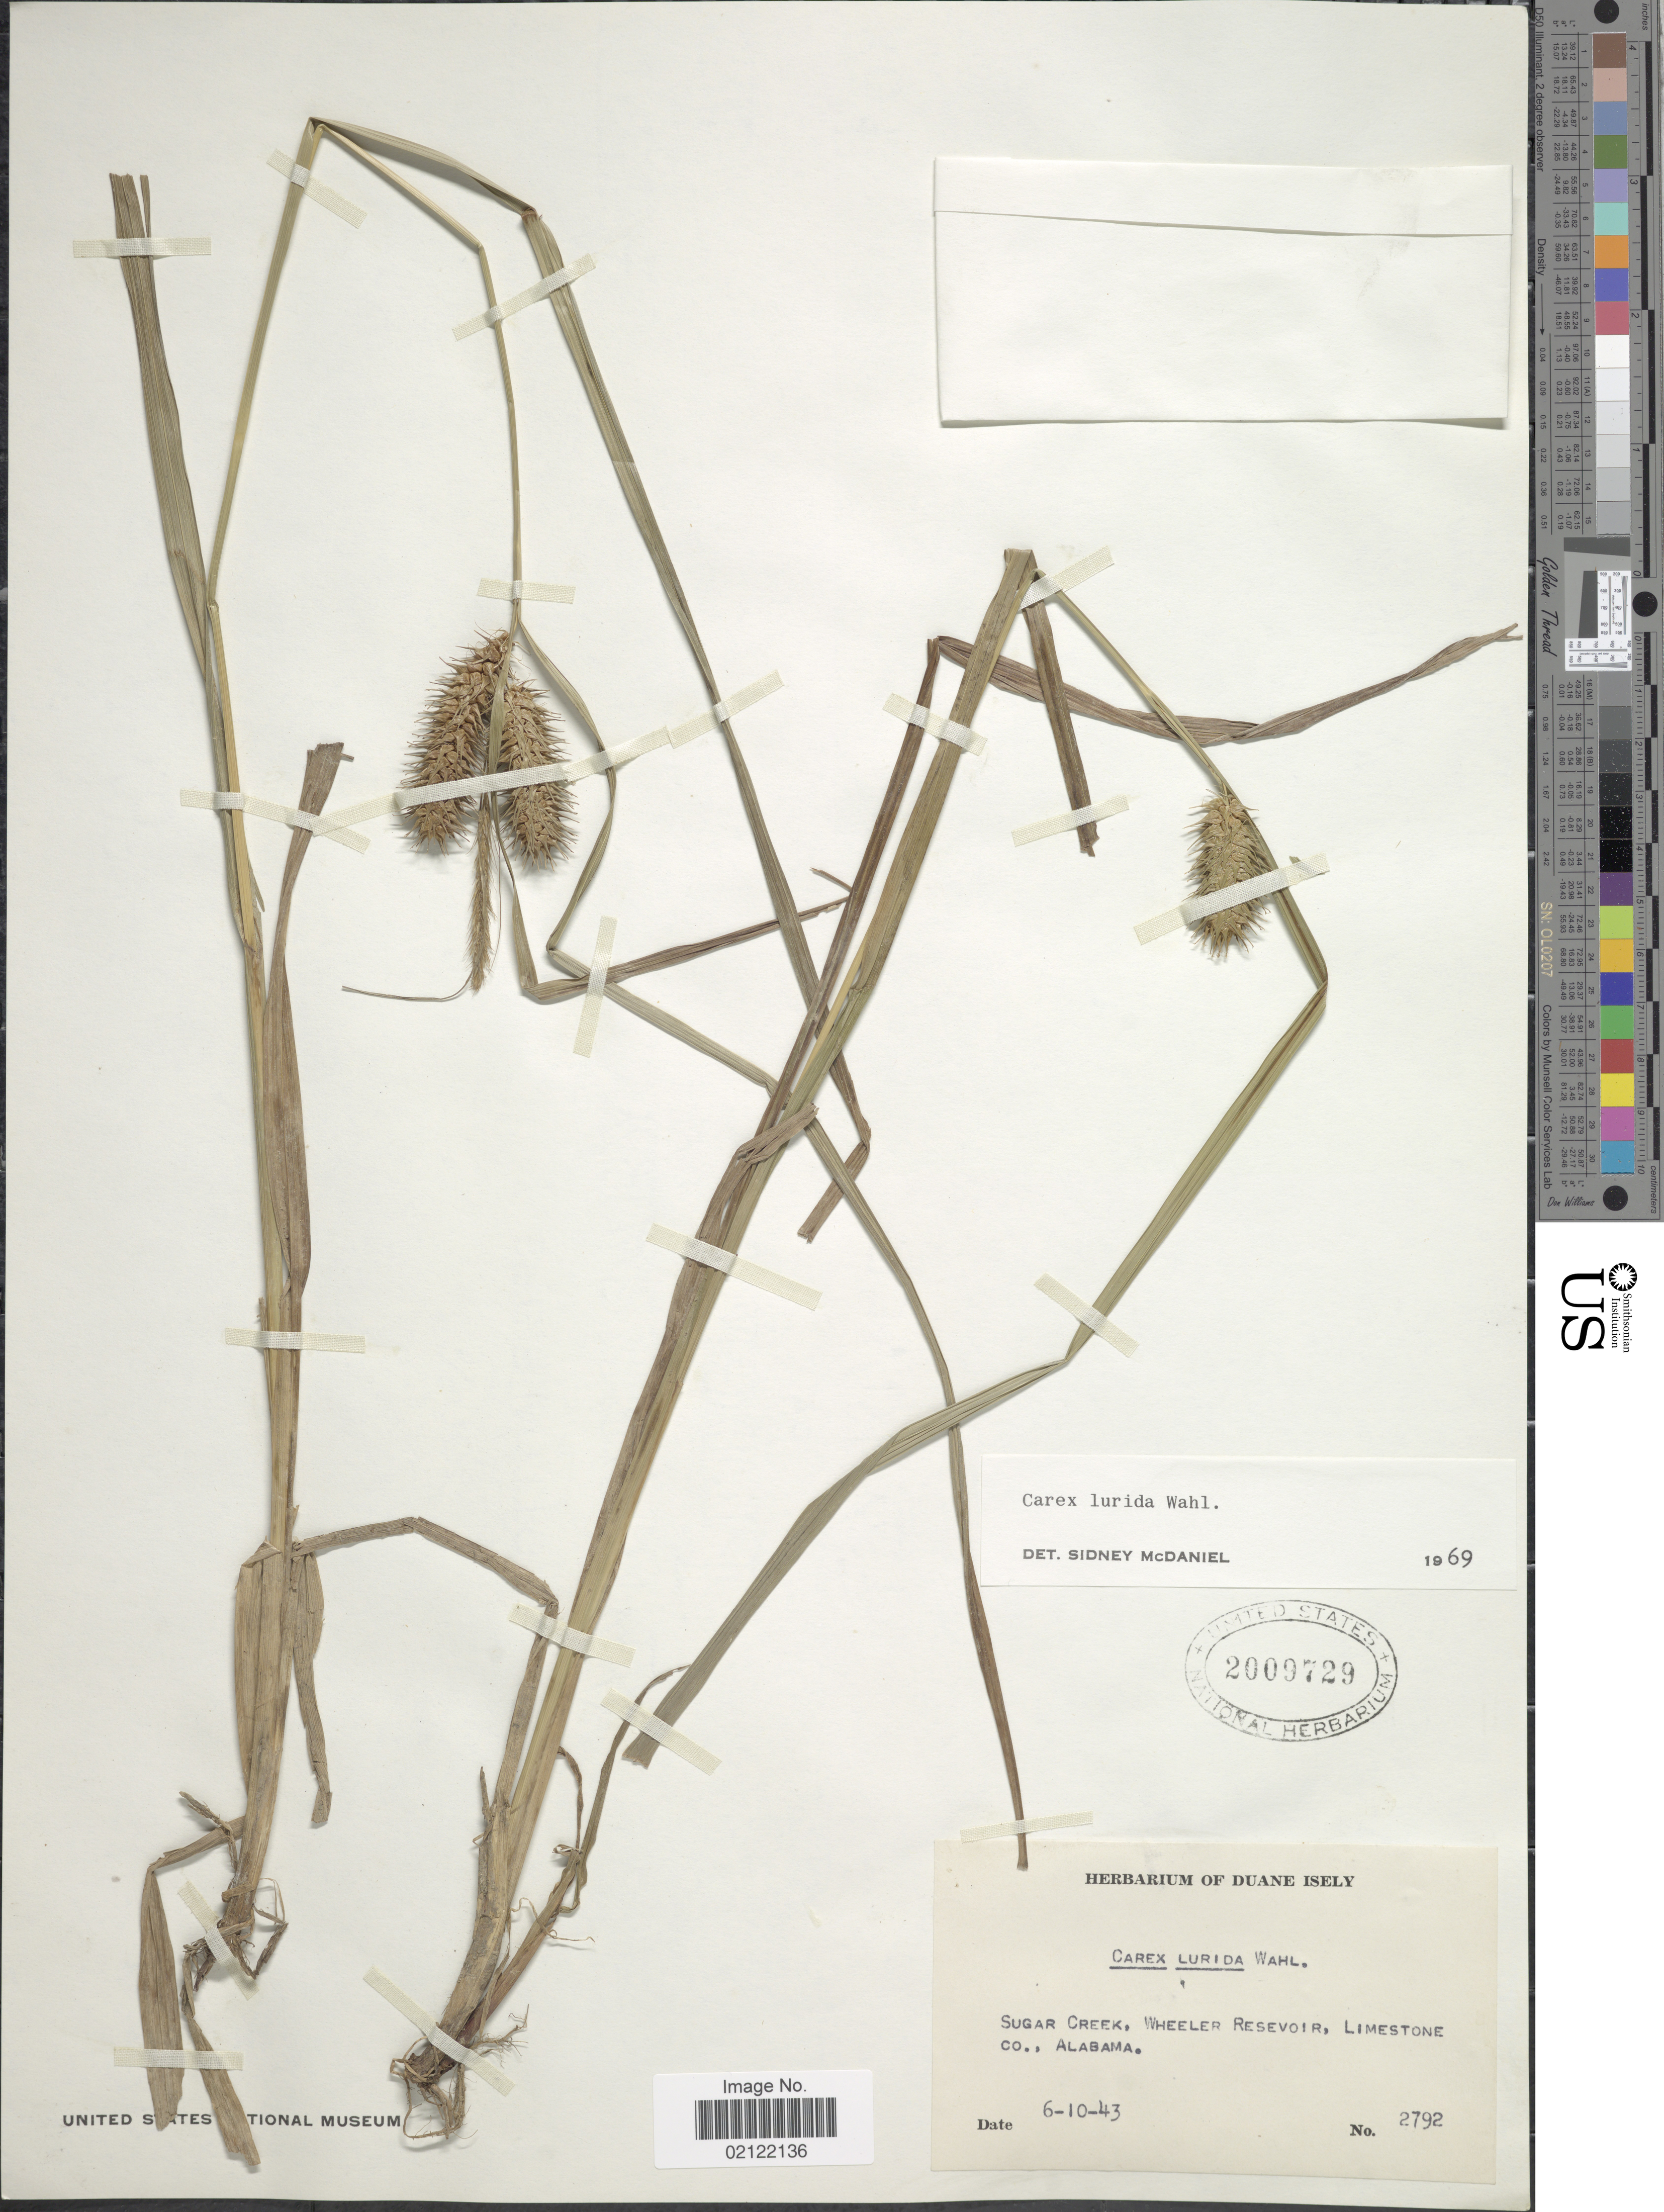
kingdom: Plantae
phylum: Tracheophyta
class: Liliopsida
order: Poales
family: Cyperaceae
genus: Carex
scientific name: Carex lurida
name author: Wahlenb.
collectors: ex. herb. Duane Isely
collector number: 2792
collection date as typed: Transcribed d/m/y: 10/6/43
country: United States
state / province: Alabama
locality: Sugar Creek, Wheeler Reservoir, Limestone Co., Alabama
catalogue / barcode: US 2009729